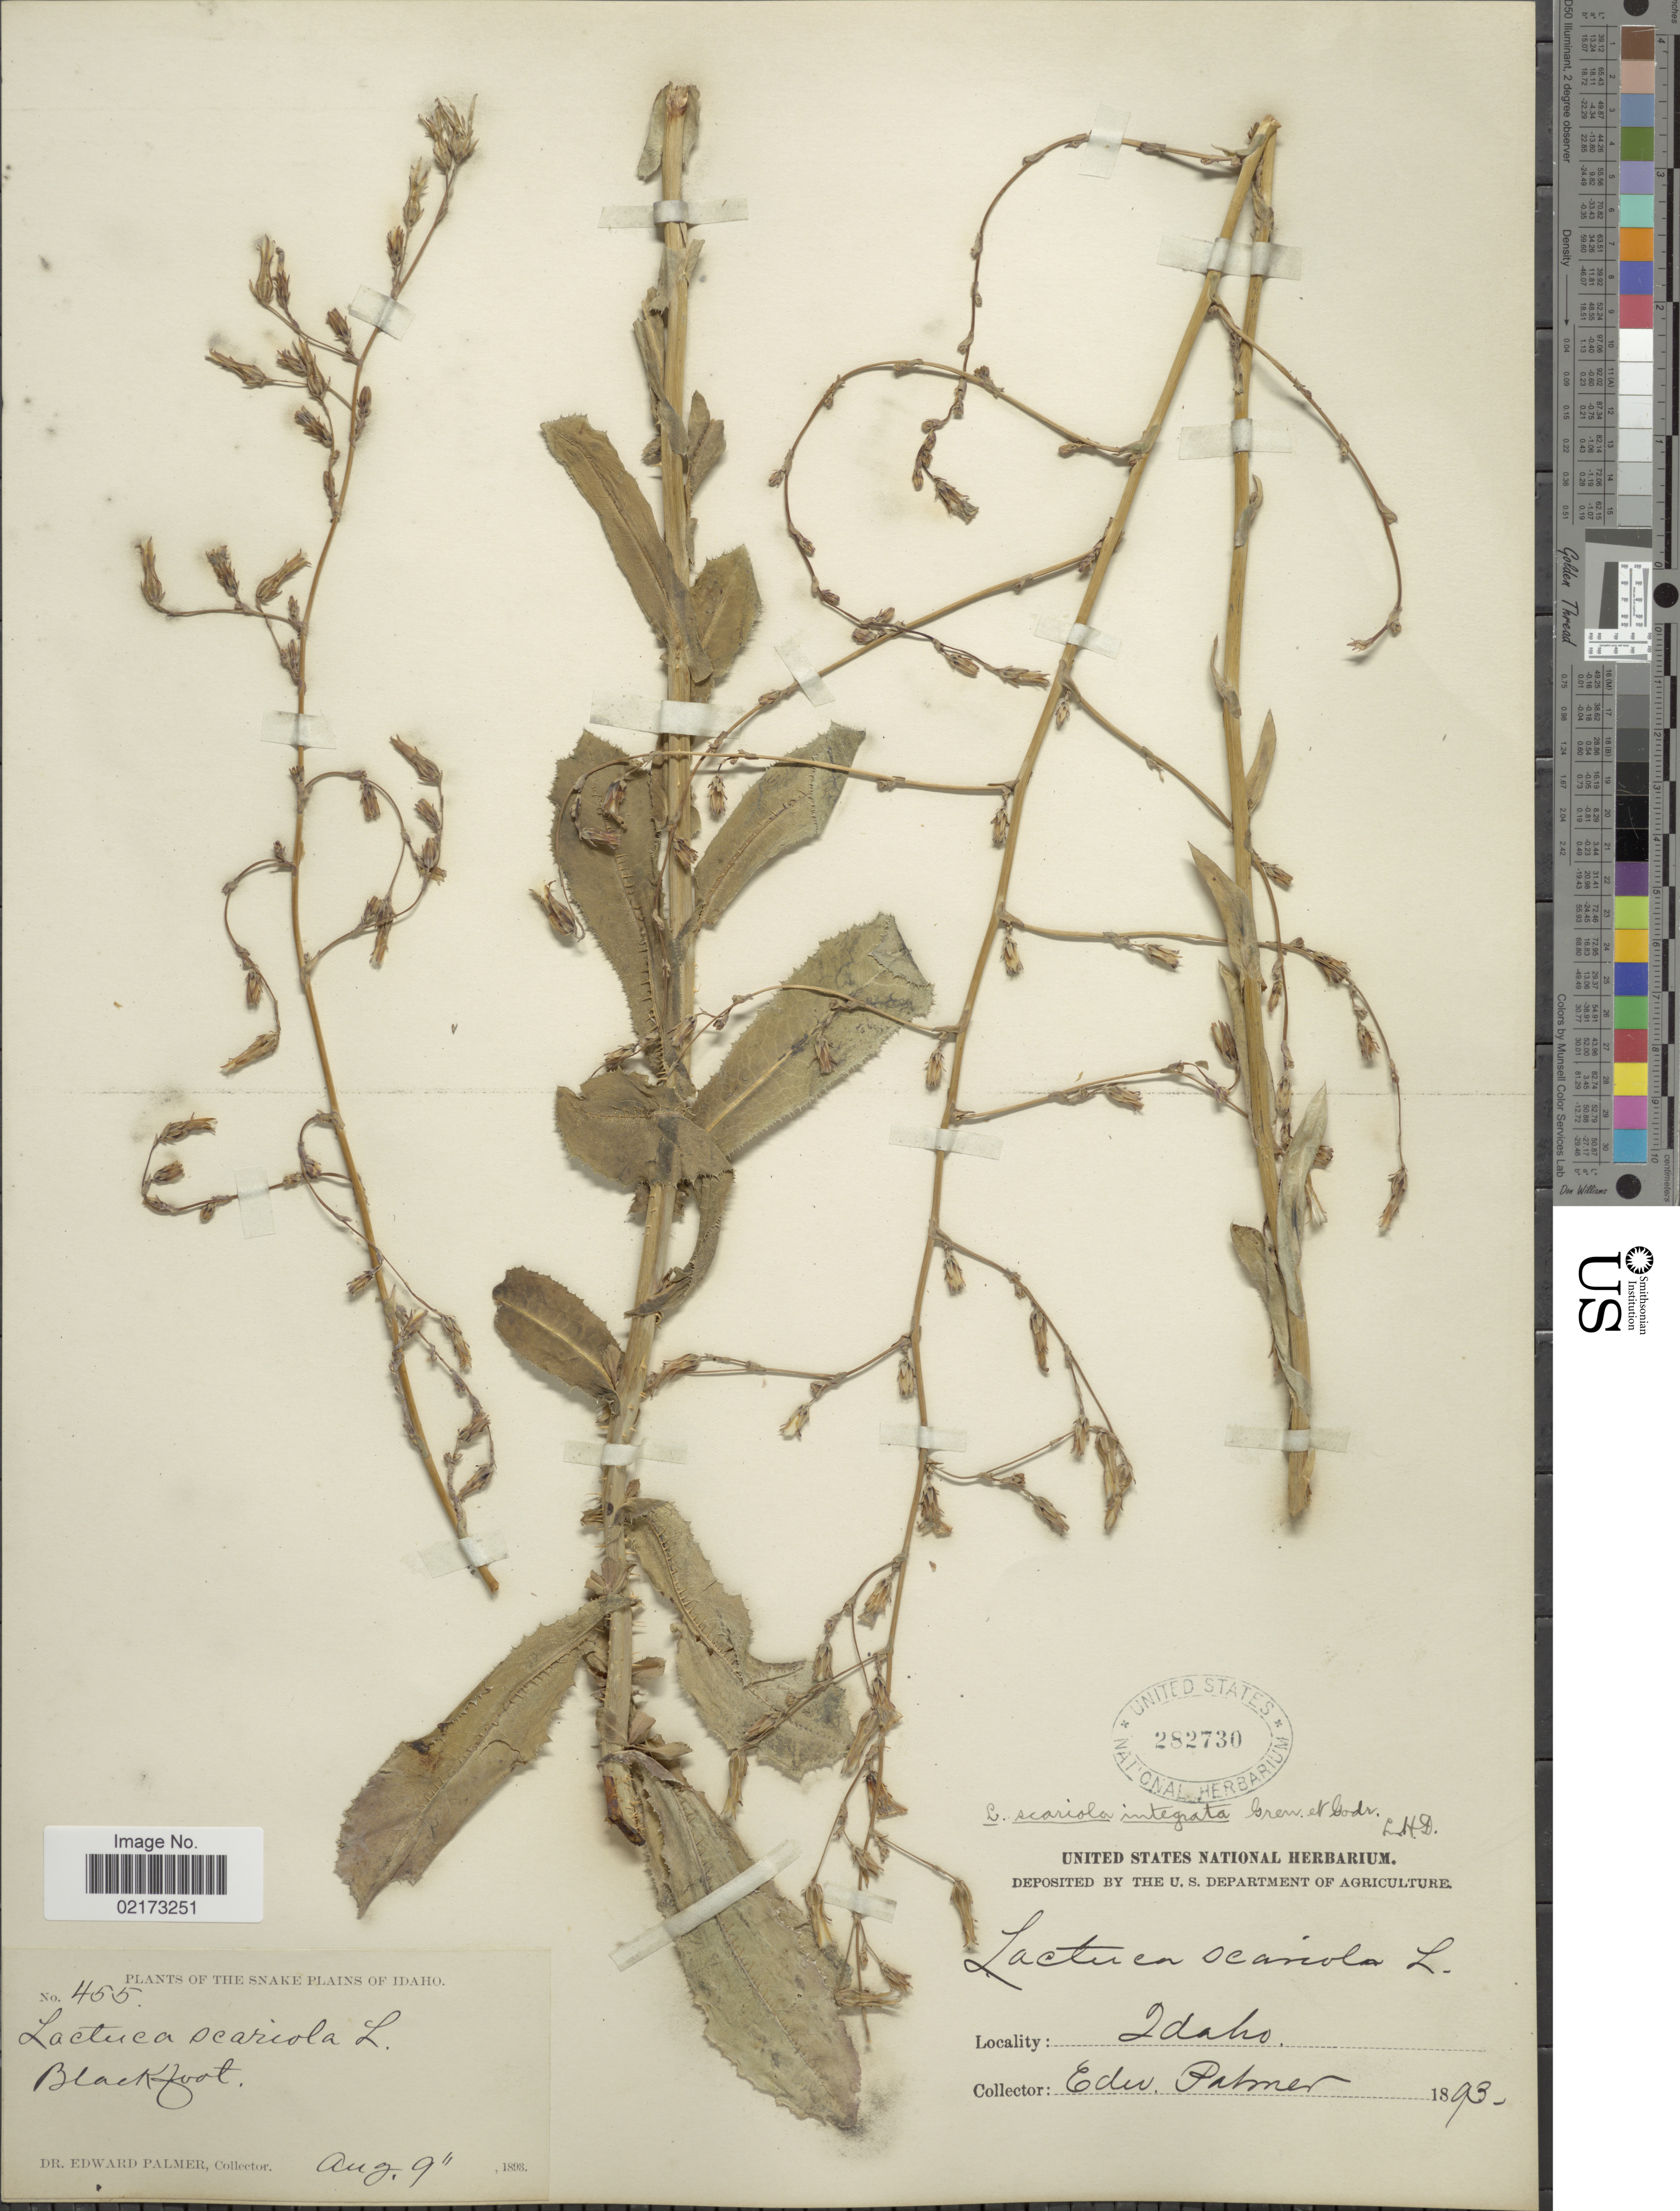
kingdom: Plantae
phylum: Tracheophyta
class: Magnoliopsida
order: Asterales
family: Asteraceae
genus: Lactuca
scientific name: Lactuca serriola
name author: L.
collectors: E. Palmer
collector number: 455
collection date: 1893-08-09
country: United States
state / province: Idaho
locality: Snake Plains of Idaho, Blackfoot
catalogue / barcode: US 282730